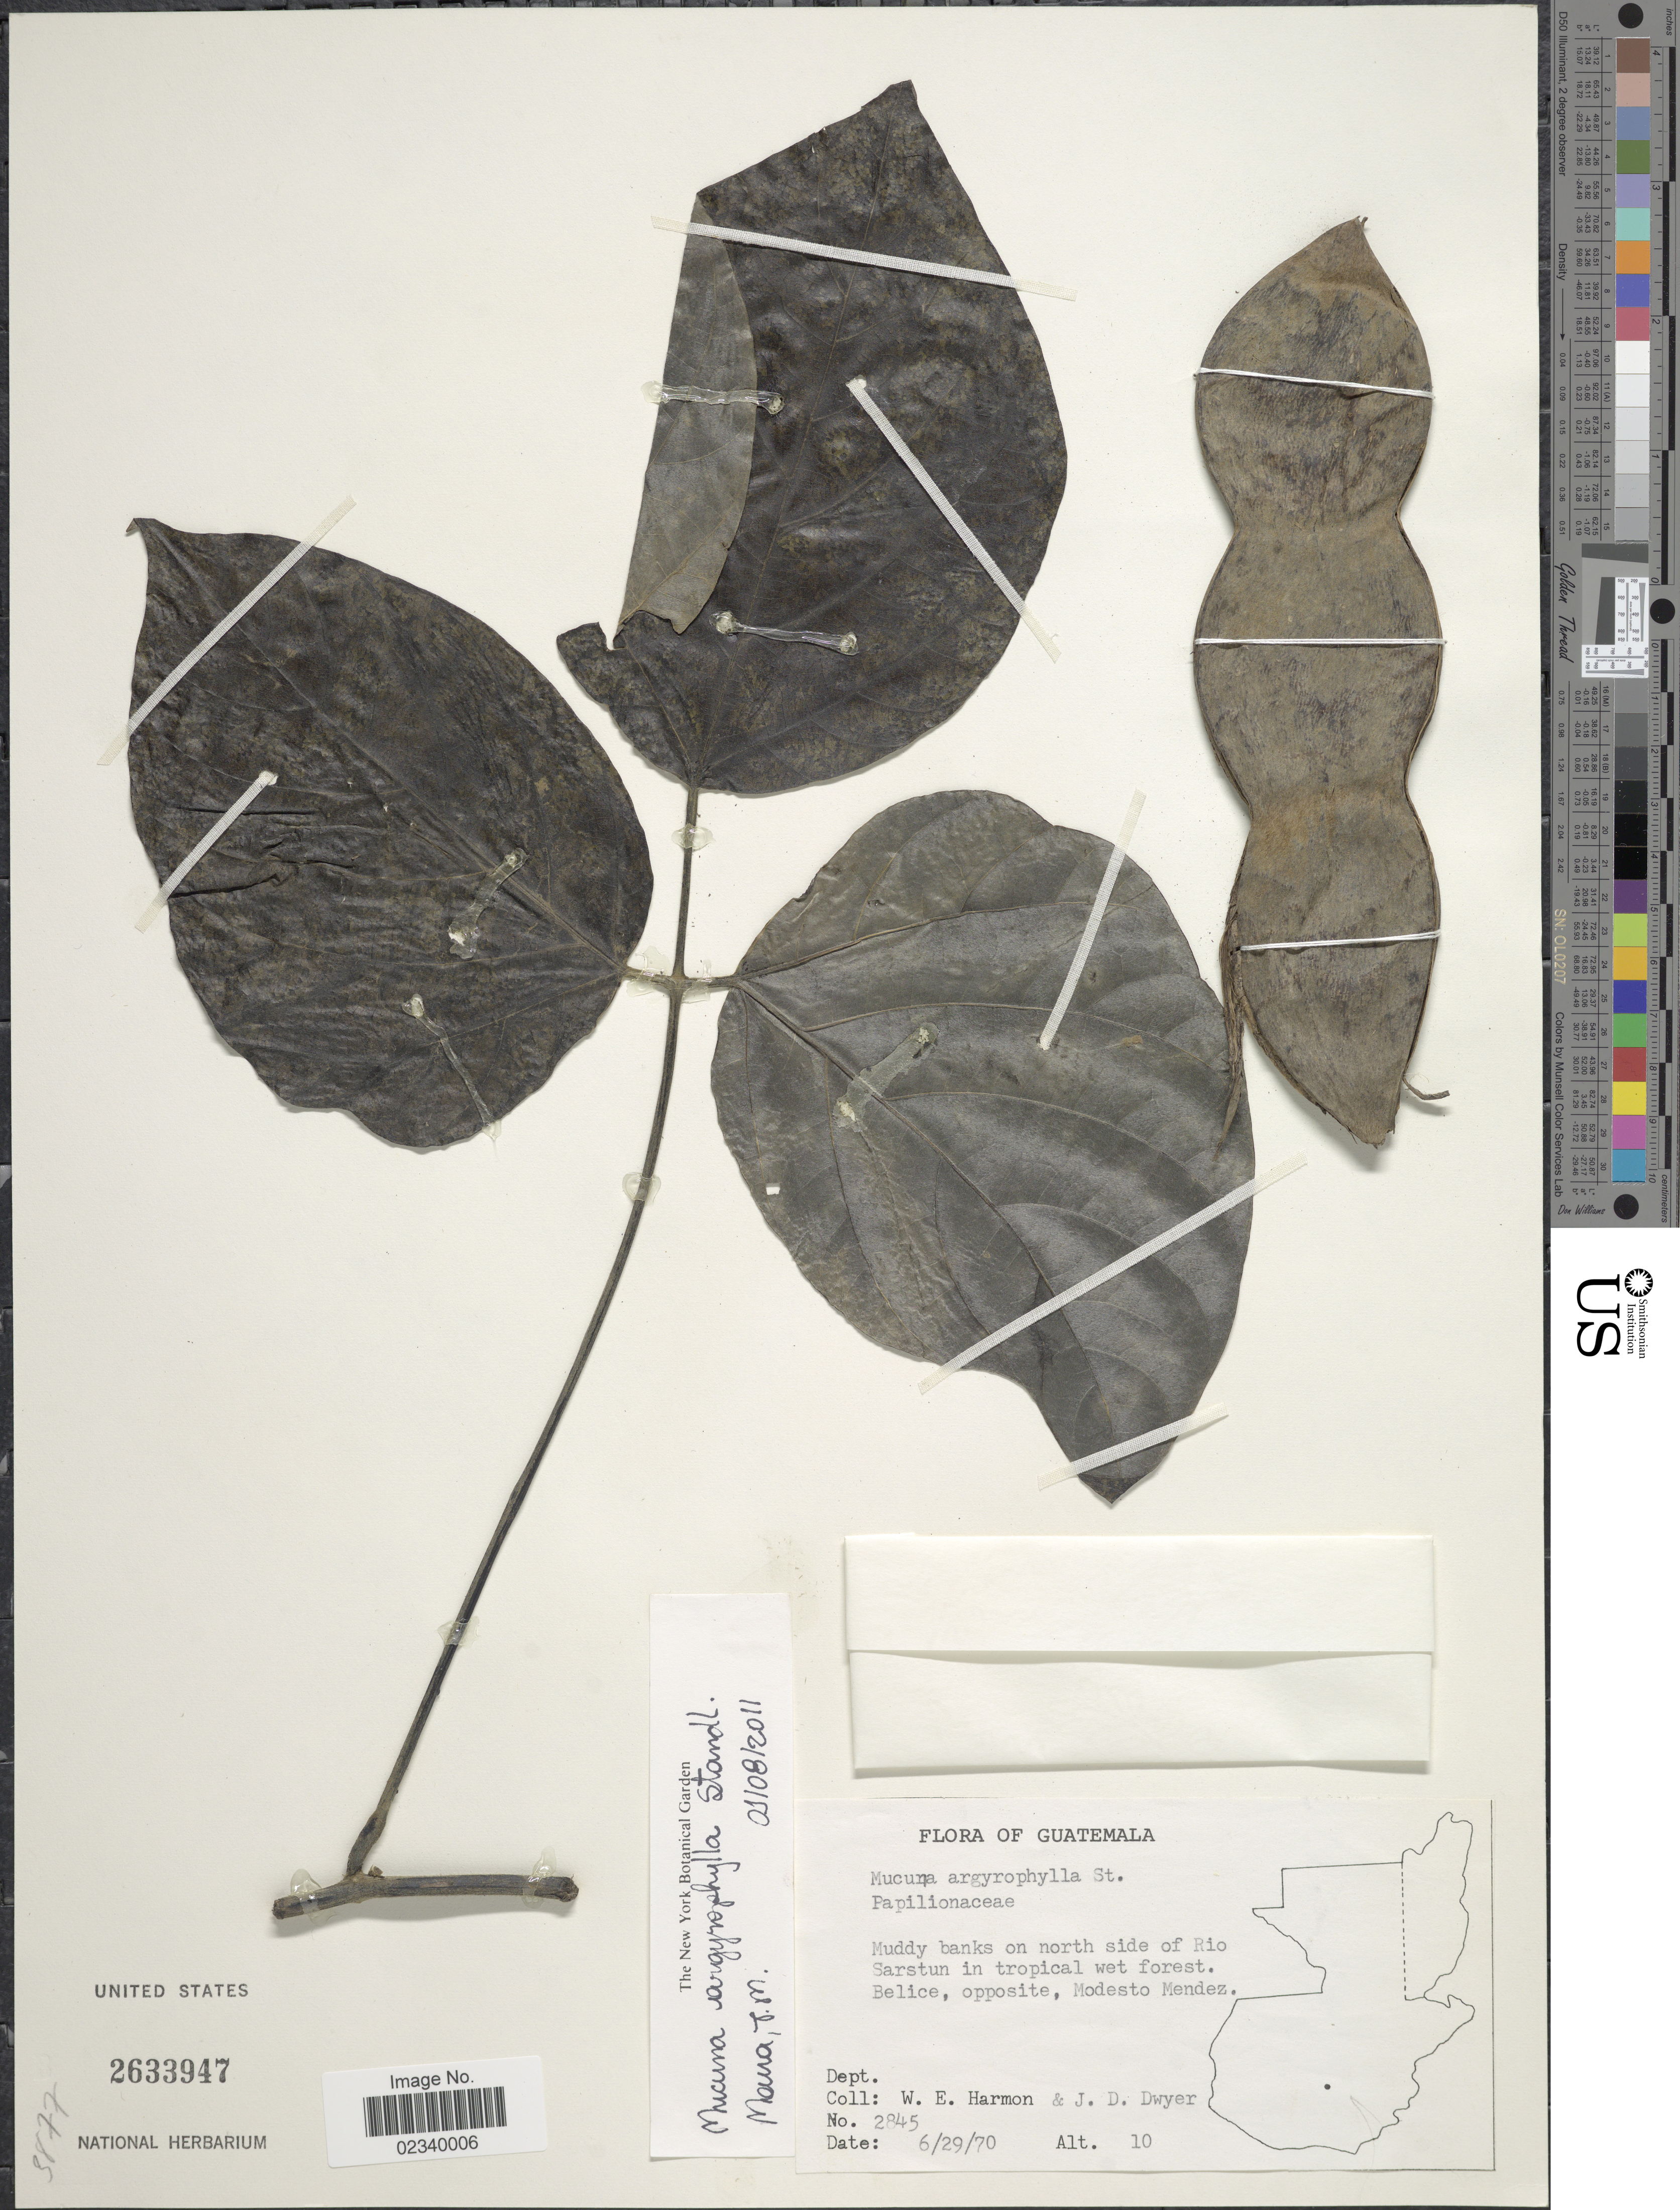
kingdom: Plantae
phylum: Tracheophyta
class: Magnoliopsida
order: Fabales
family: Fabaceae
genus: Mucuna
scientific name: Mucuna argyrophylla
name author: Standl.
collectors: W. E. Harmon & J. D. Dwyer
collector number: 2845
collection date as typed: Transcribed d/m/y: 29/6/70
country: Guatemala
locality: Muddy banks on north side of Rio Sarstun in tropical wet forest. Belice, opposite, Modesto Mendez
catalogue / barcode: US 2633947